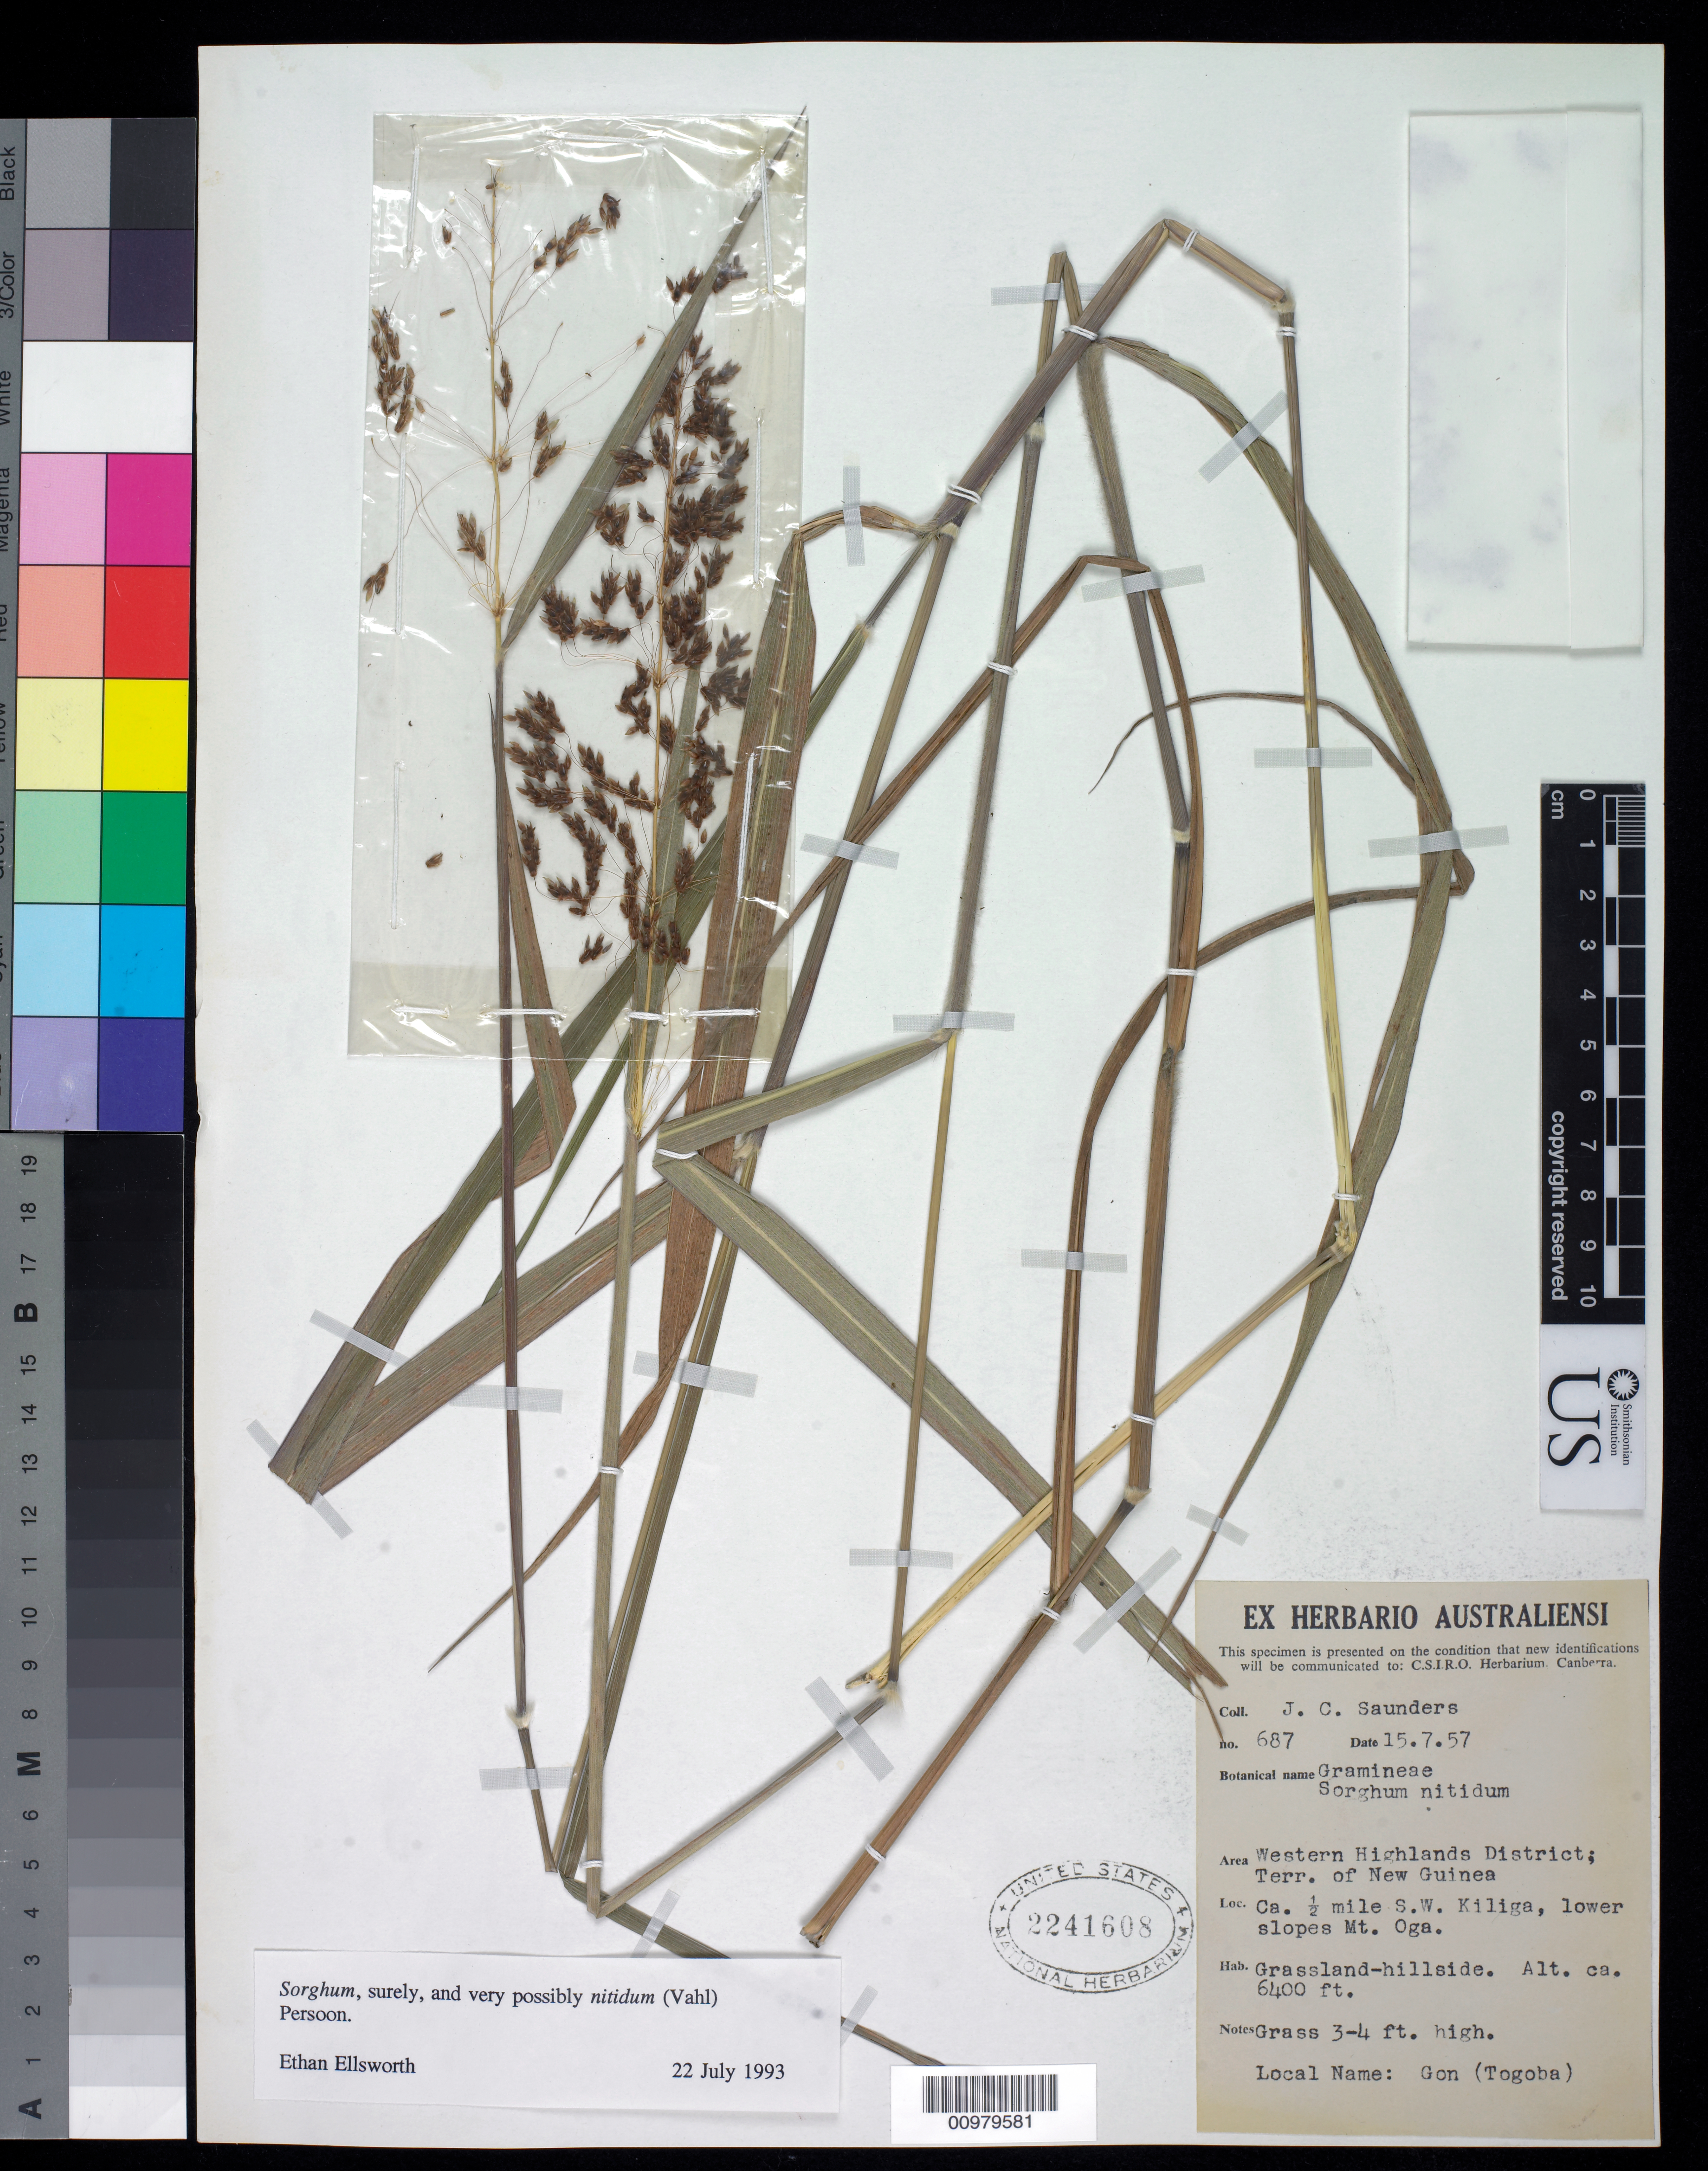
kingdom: Plantae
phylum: Tracheophyta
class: Liliopsida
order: Poales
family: Poaceae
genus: Sorghum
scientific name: Sorghum nitidum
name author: (Vahl) Pers.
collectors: J. C. Saunders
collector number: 687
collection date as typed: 15 Jul 1957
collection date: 1957-07-15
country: Papua New Guinea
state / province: Western Highlands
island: New Guinea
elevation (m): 1951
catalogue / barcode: US 2241608